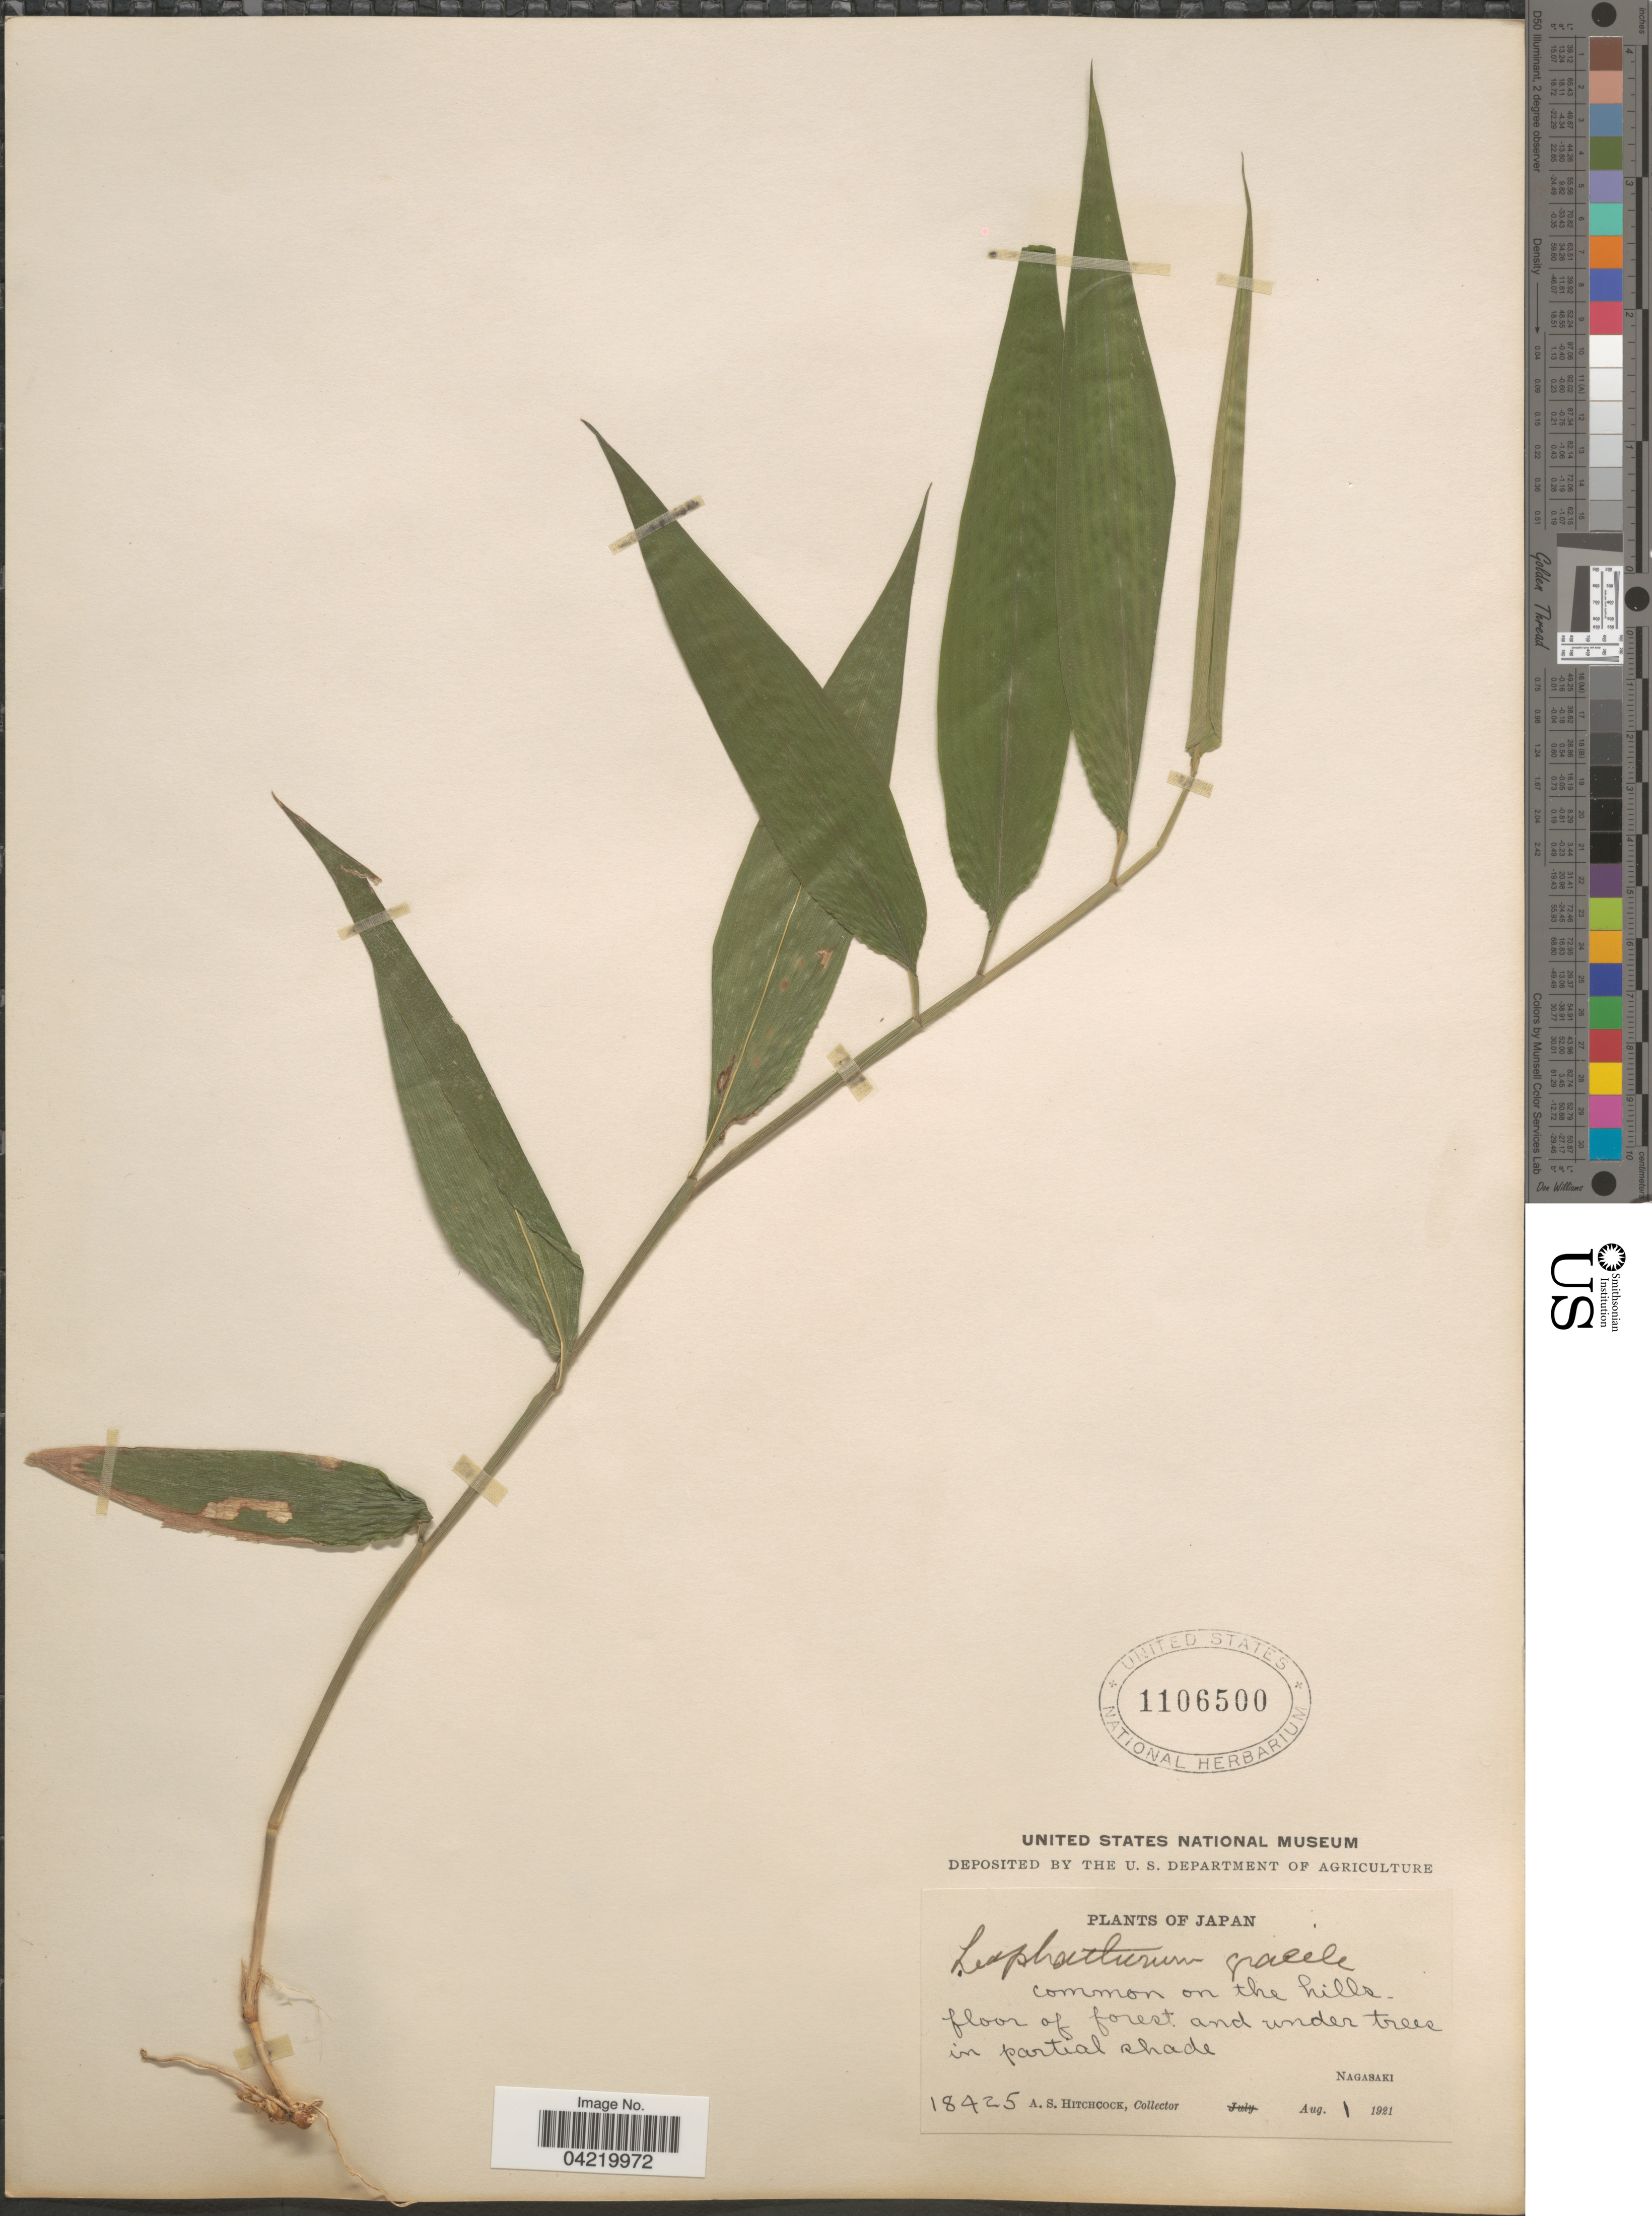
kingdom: Plantae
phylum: Tracheophyta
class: Liliopsida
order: Poales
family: Poaceae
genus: Lophatherum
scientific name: Lophatherum gracile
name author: Brongn.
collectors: A. S. Hitchcock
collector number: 18425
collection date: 1921-08-01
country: Japan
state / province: Nagasaki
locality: Common on the hills. Floor of forest and under trees in partial shade.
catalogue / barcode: US 1106500